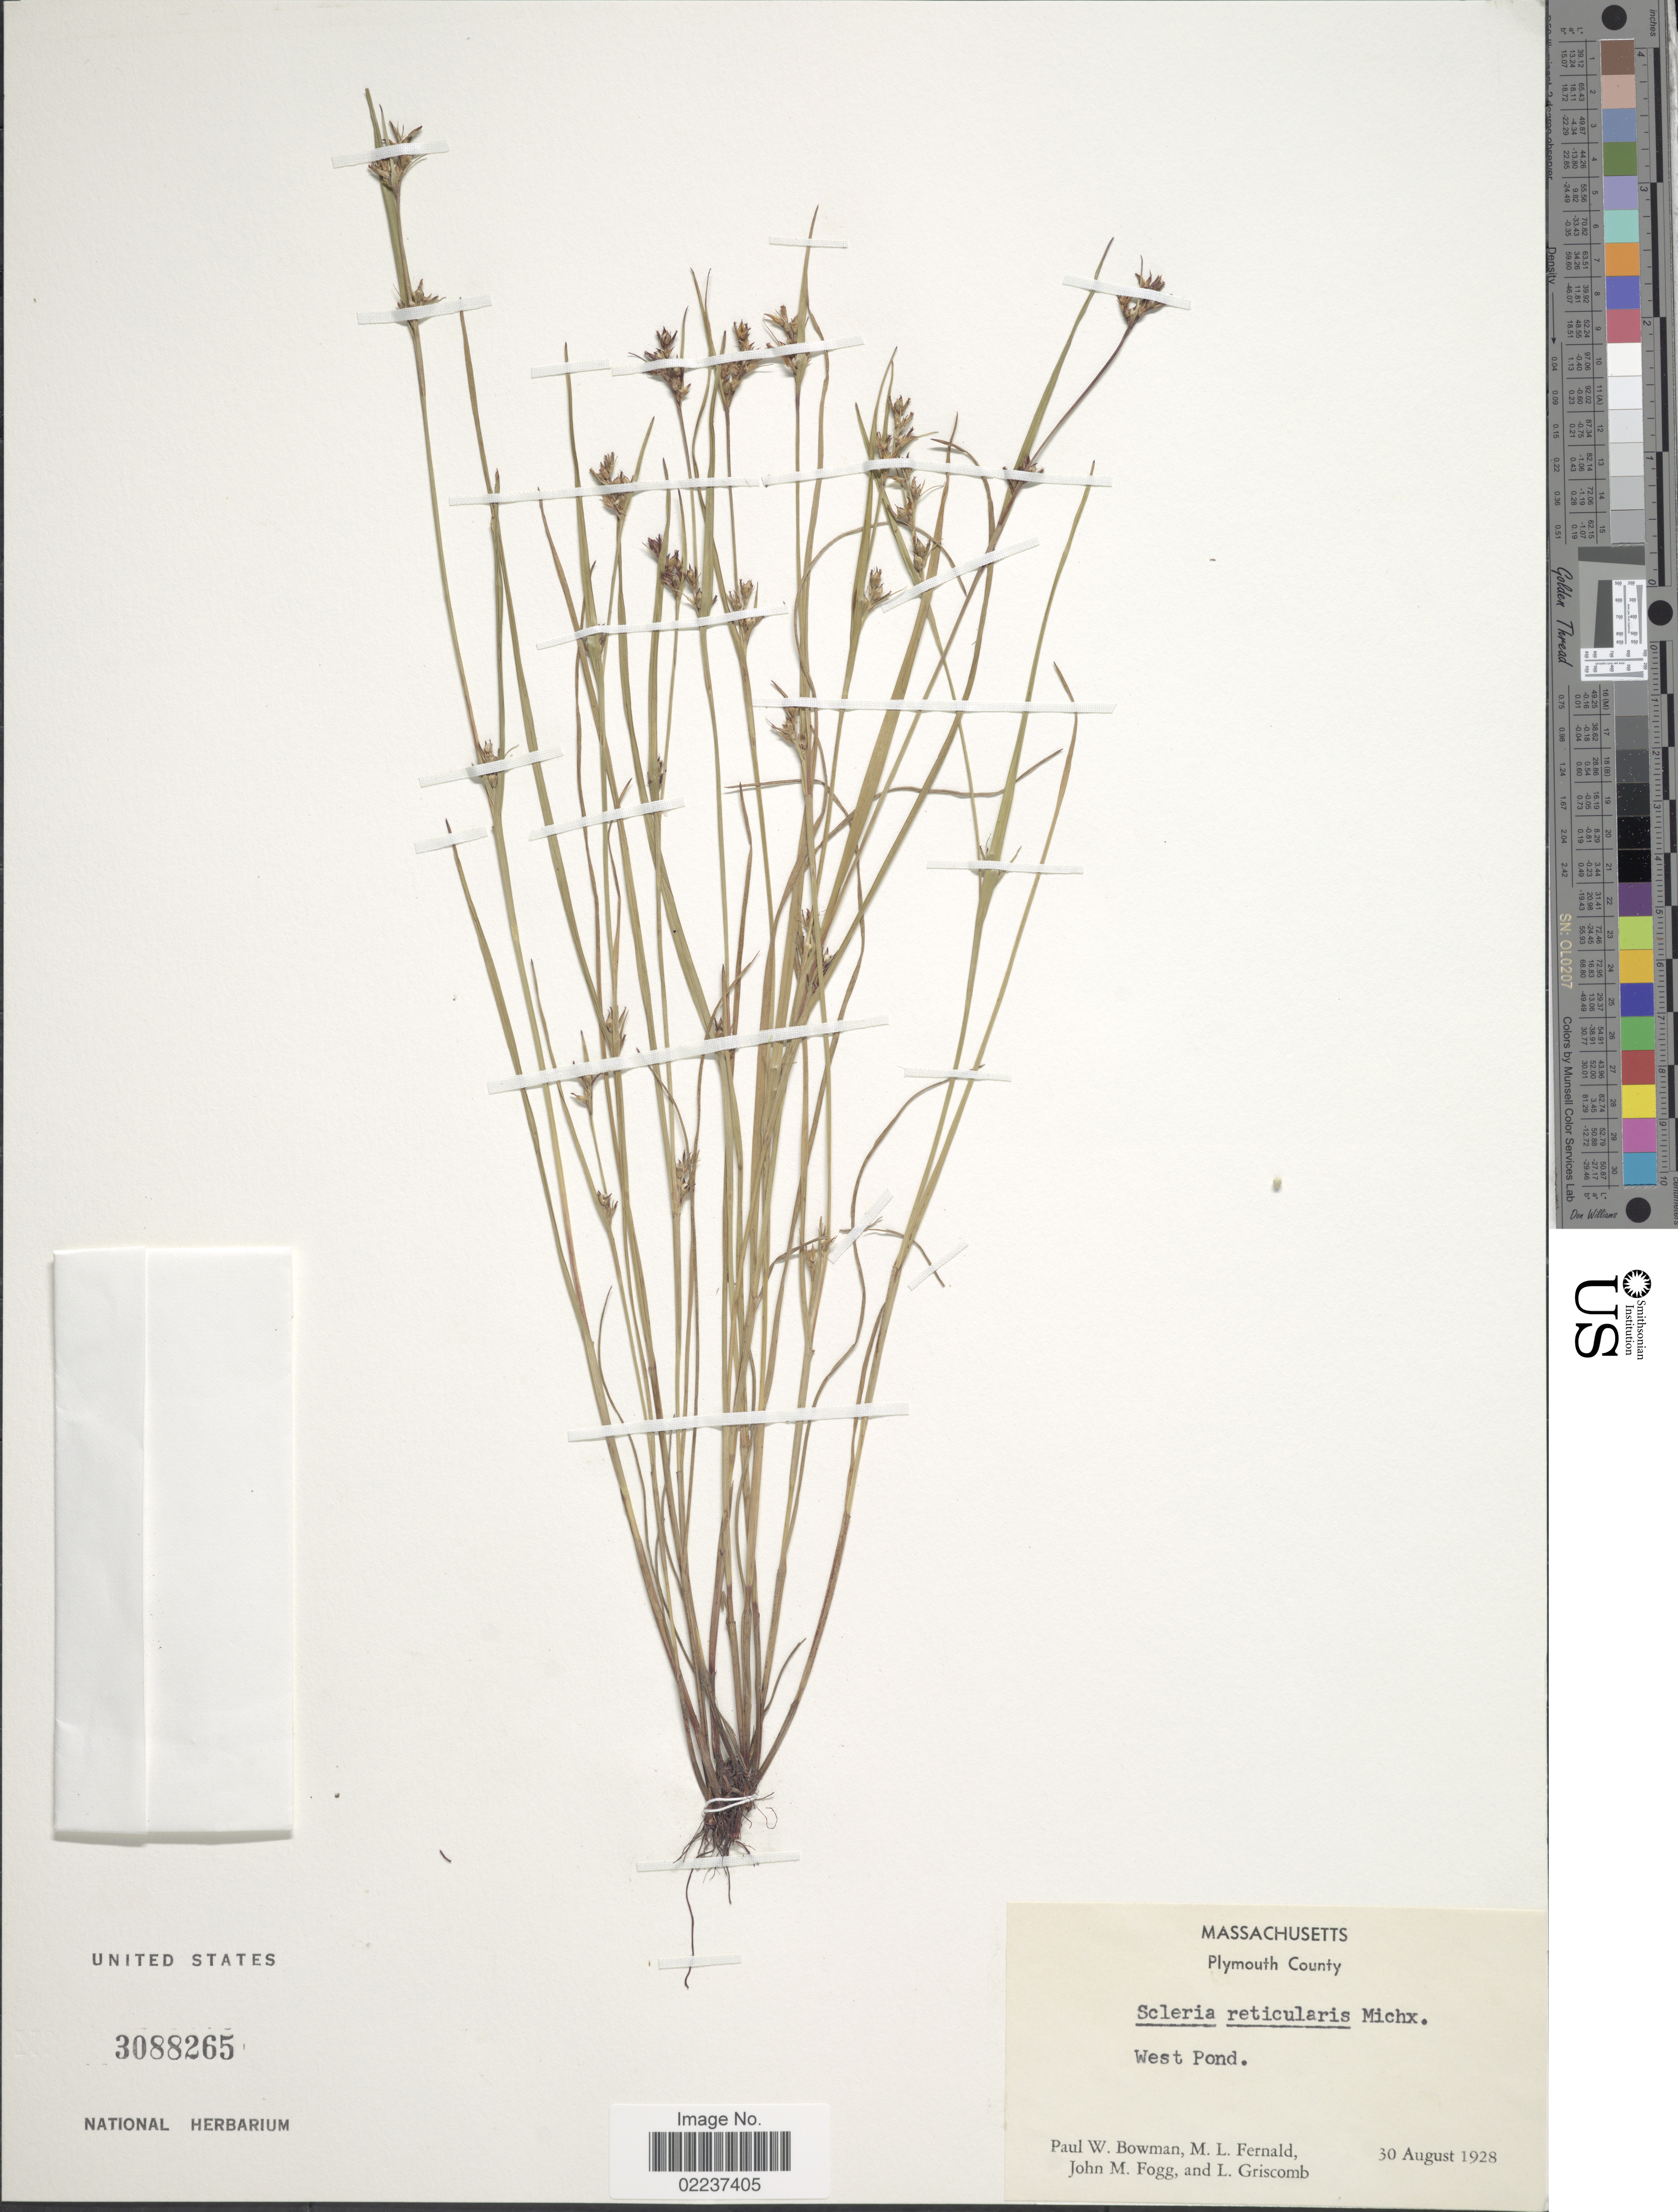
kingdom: Plantae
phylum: Tracheophyta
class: Liliopsida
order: Poales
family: Cyperaceae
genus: Scleria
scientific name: Scleria reticularis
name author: Michx.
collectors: P. Bowman, M. L. Fernald, J. Fogg & L. Griscomb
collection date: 1928-08-30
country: United States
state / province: Massachusetts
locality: Plymouth County, West Pond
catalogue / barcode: US 3088265